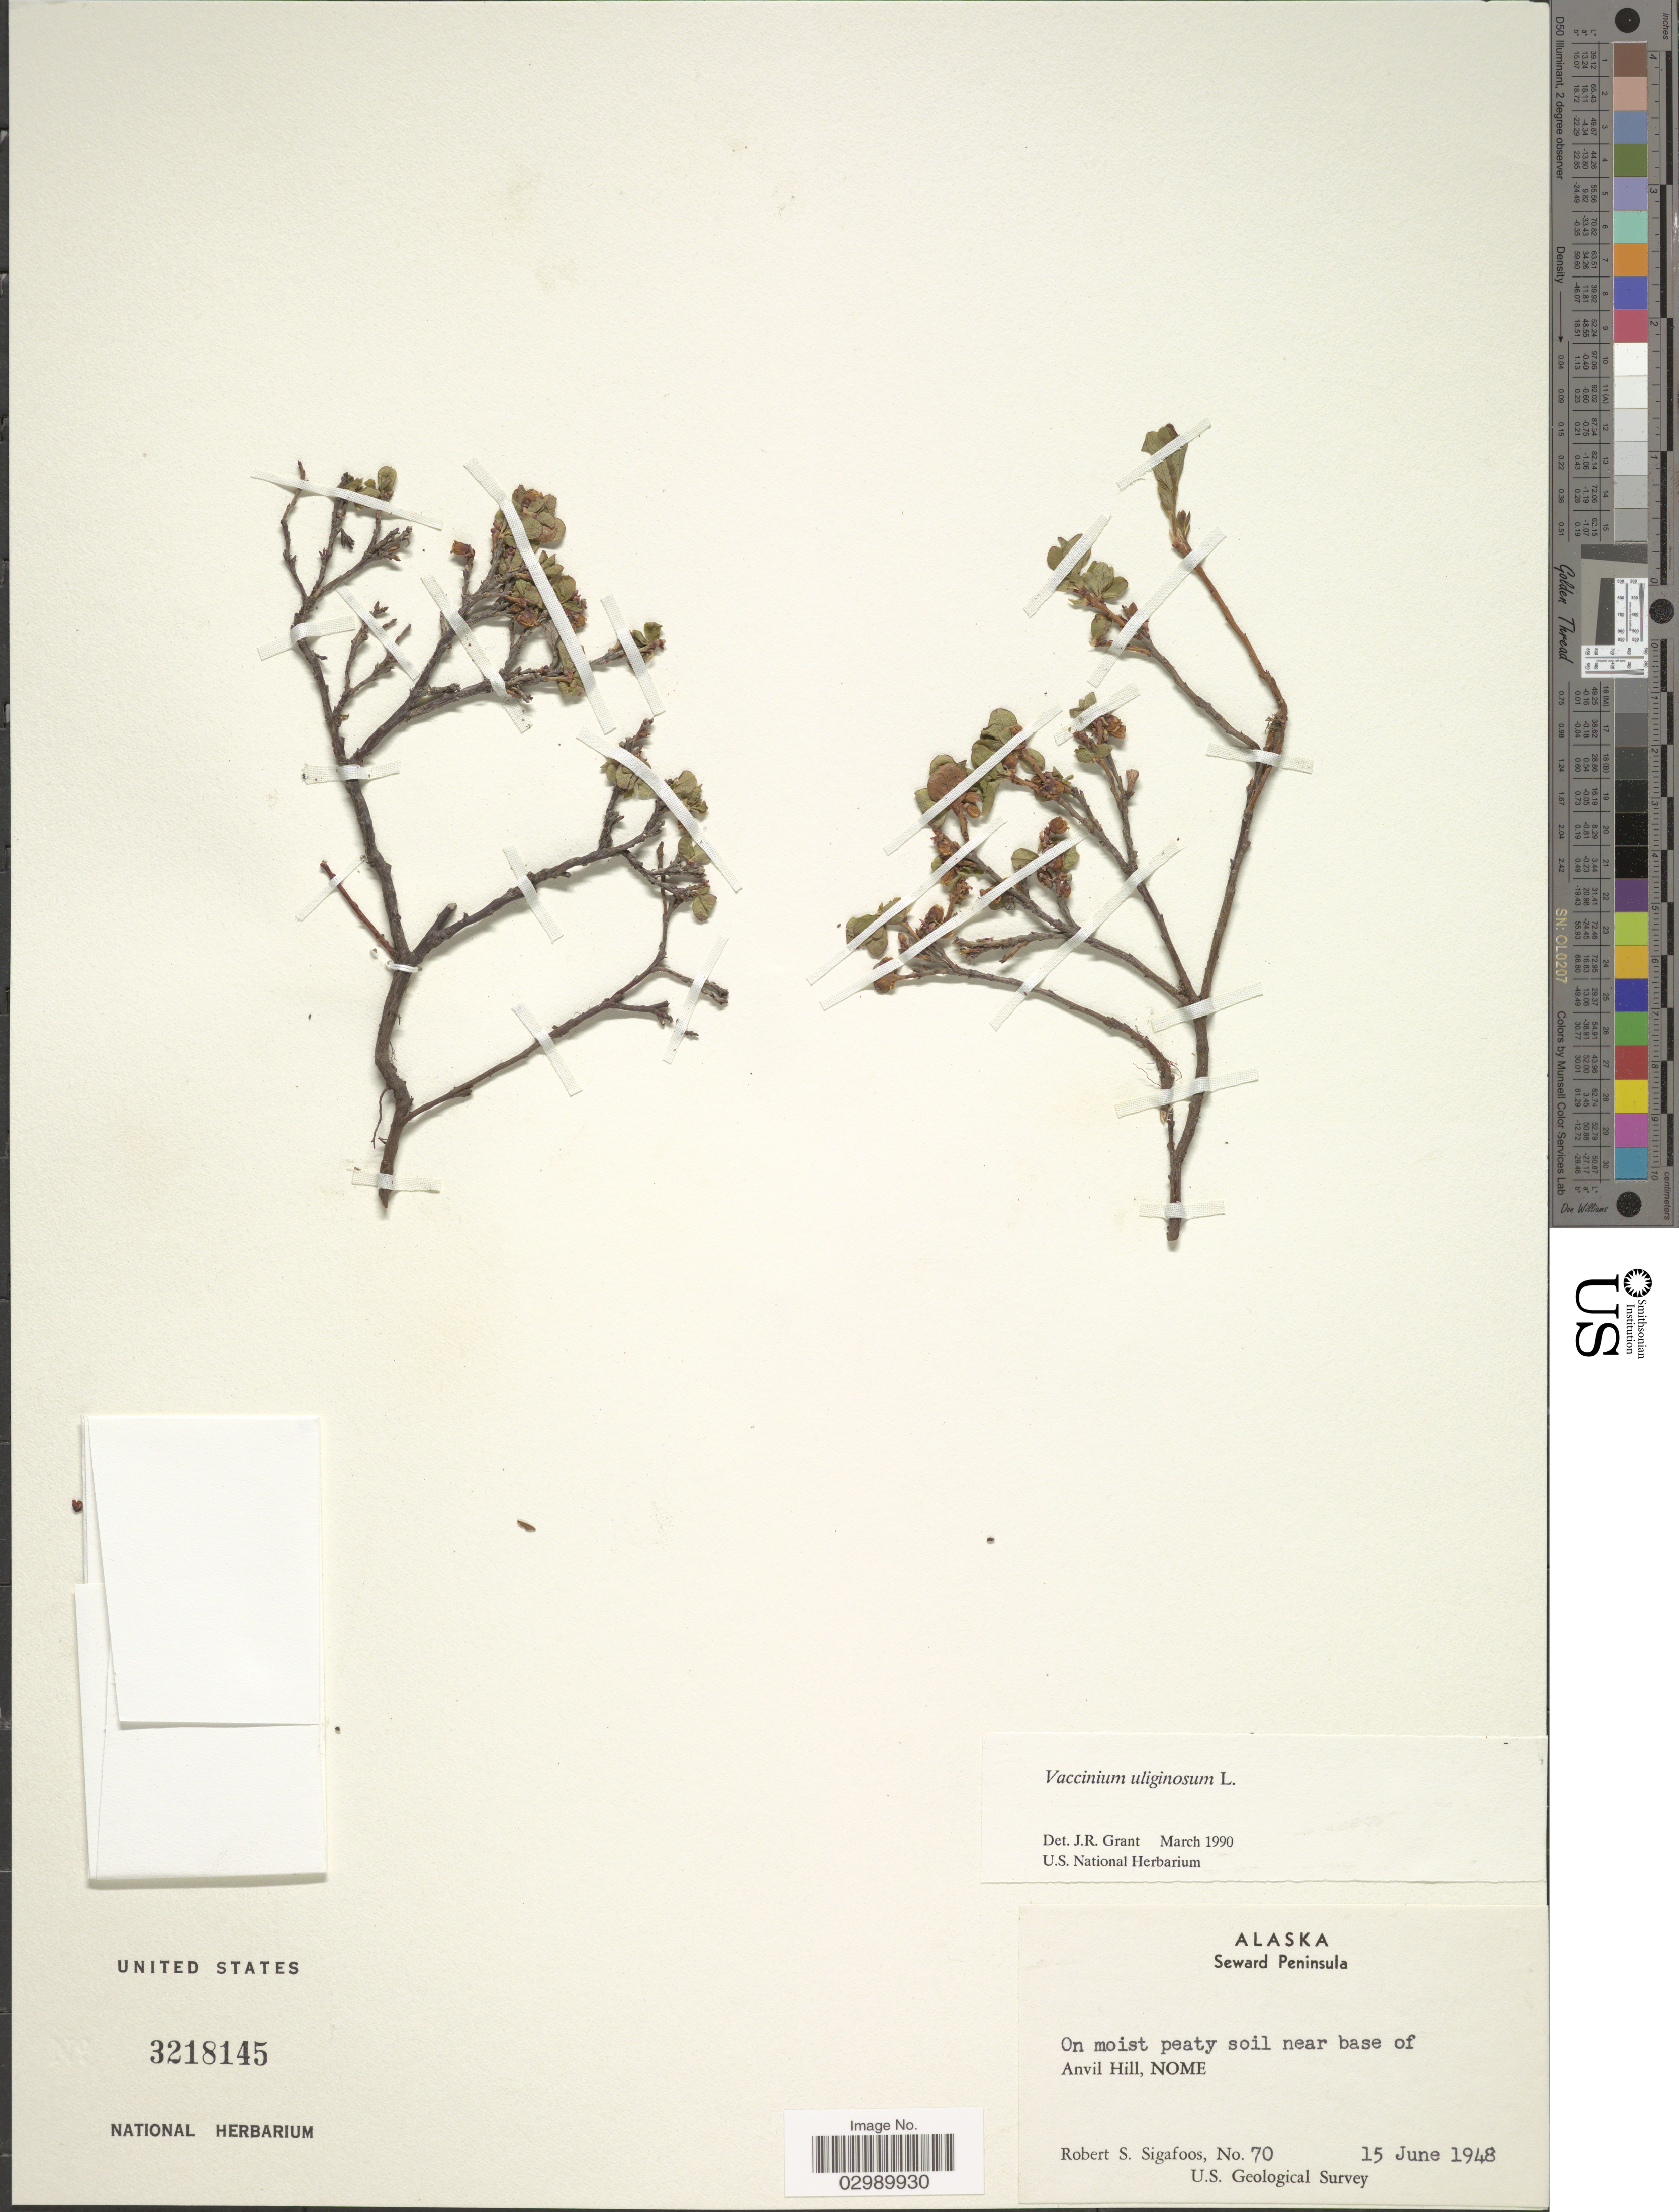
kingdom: Plantae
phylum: Tracheophyta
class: Magnoliopsida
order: Ericales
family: Ericaceae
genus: Vaccinium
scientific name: Vaccinium uliginosum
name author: L.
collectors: R. Sigafoos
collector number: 70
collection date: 1948-06-15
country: United States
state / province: Alaska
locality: Seward Peninsula, On moist peaty soil near base of Anvil Hill, Nome.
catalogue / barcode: US 3218145